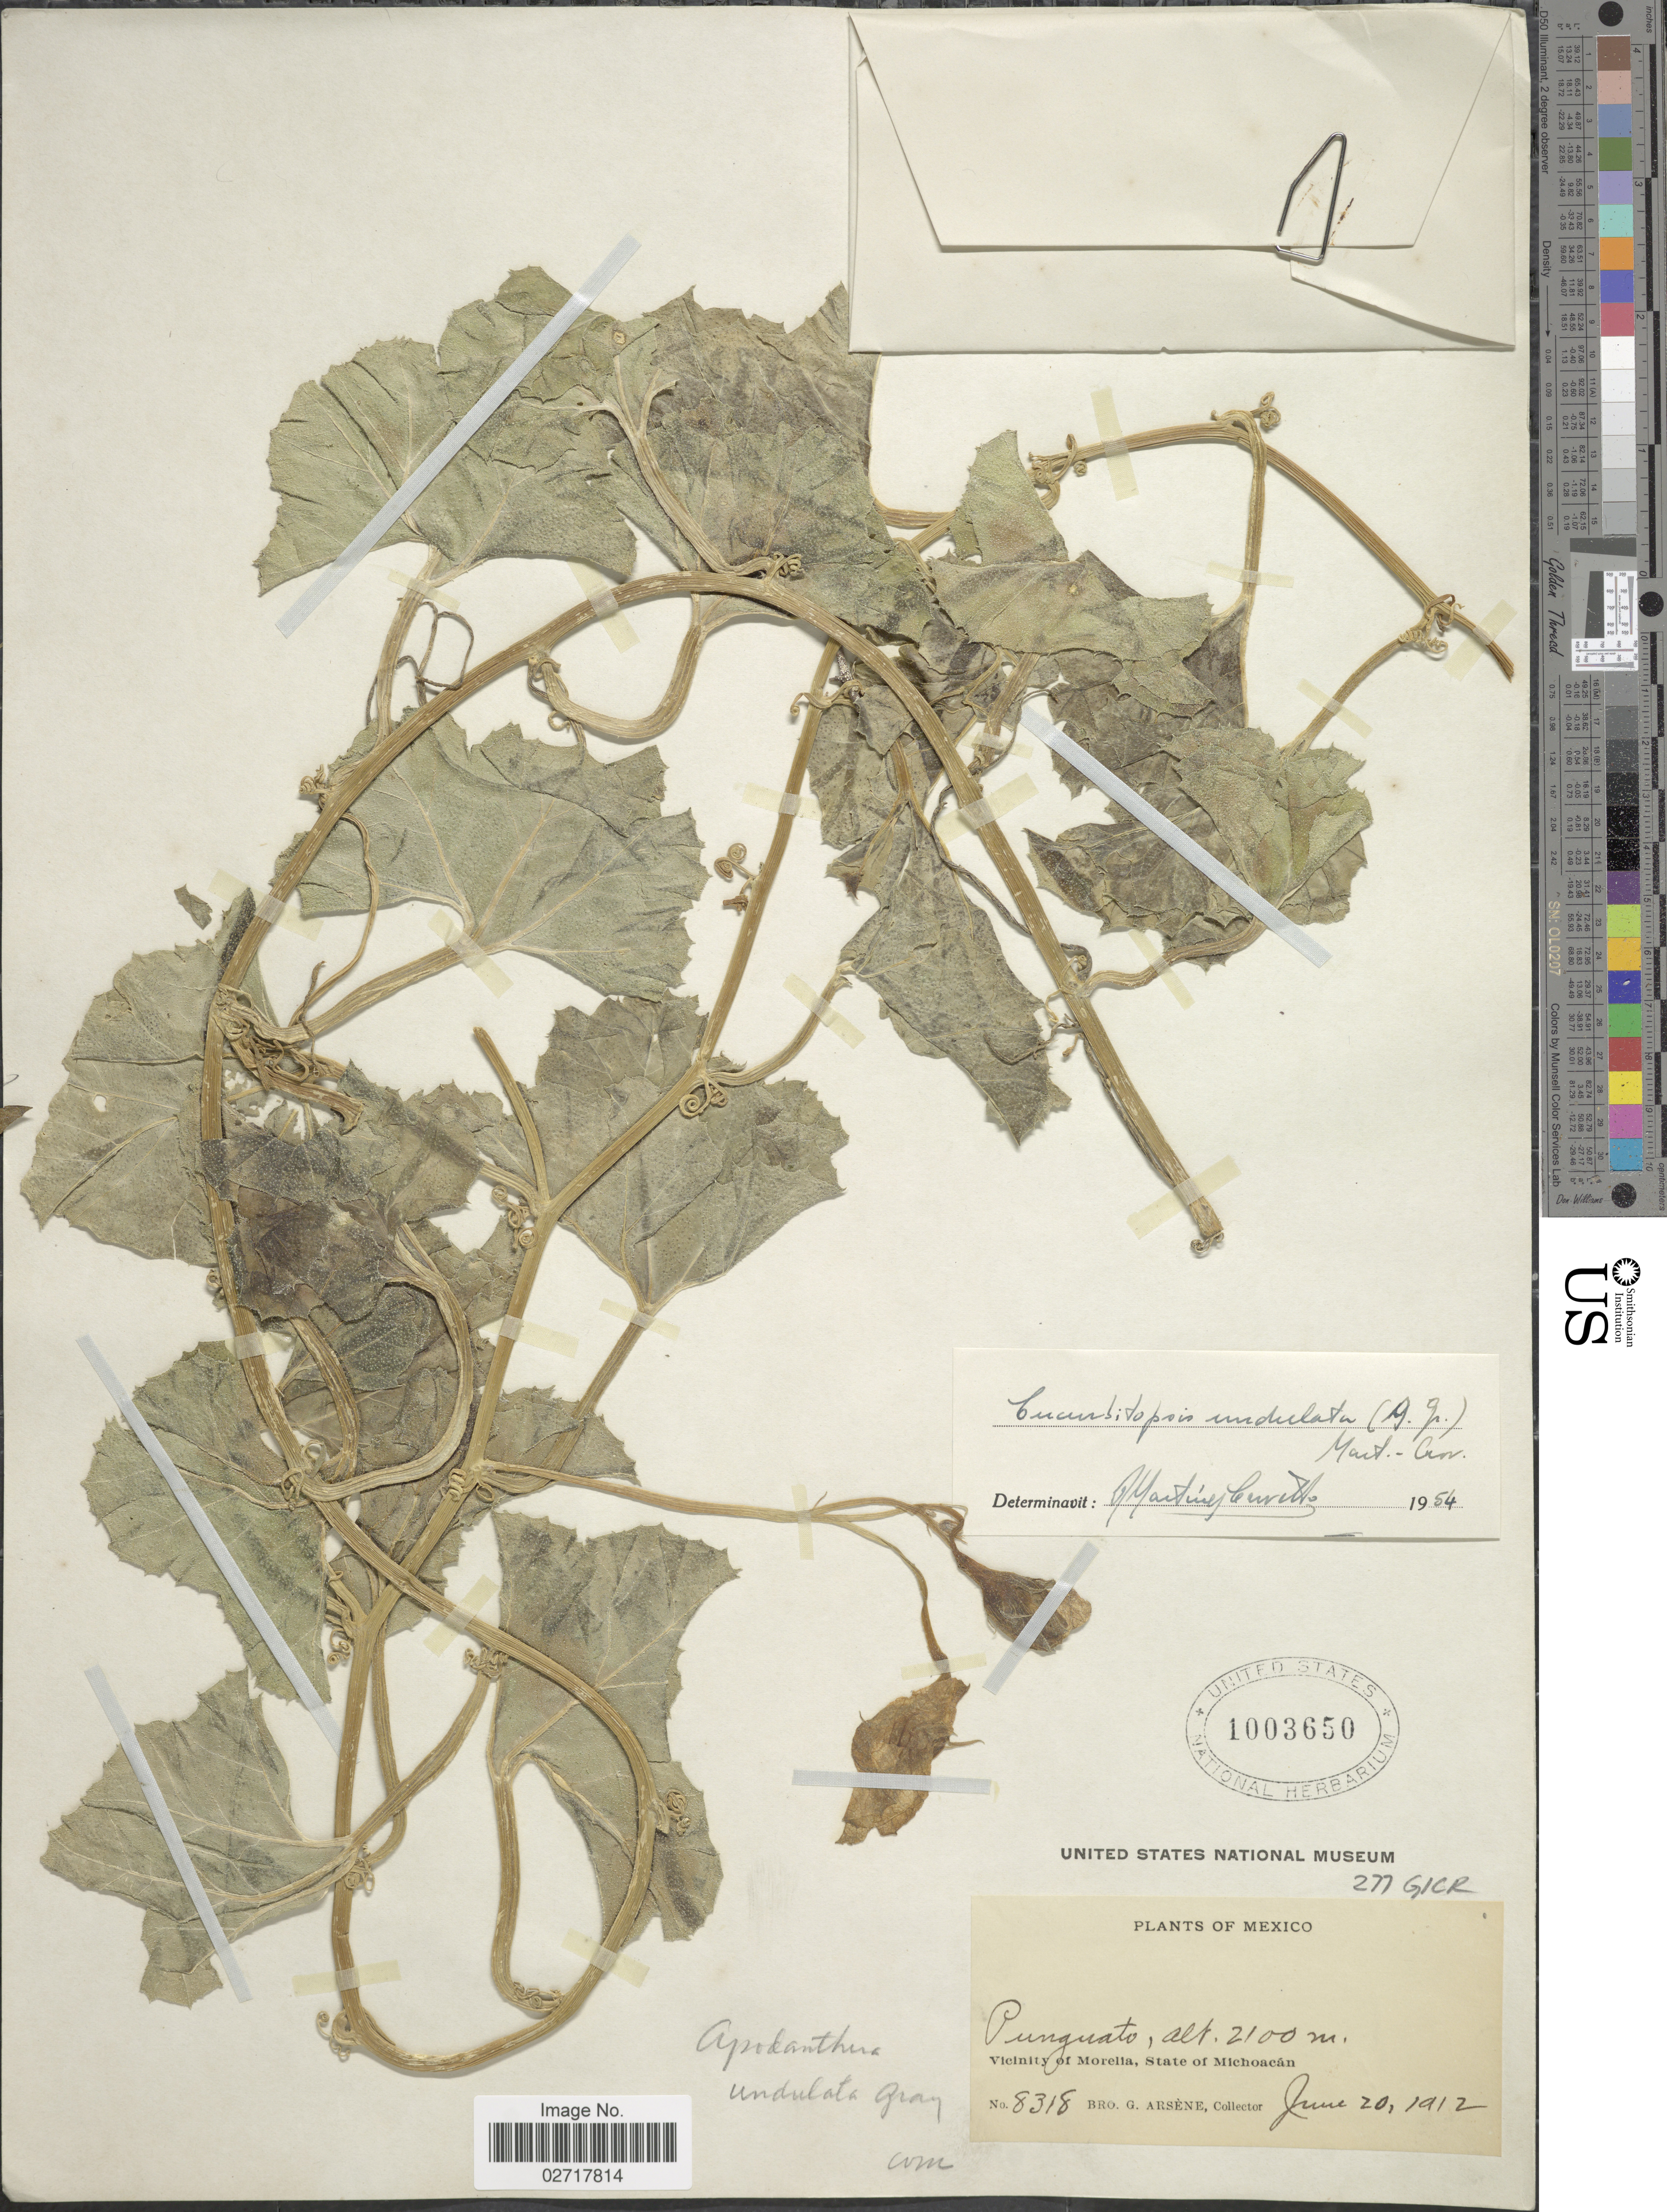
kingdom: Plantae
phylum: Tracheophyta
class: Magnoliopsida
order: Cucurbitales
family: Cucurbitaceae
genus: Apodanthera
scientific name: Apodanthera undulata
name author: A. Gray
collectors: Bro. G. Arsène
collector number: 8318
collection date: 1912-06-20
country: Mexico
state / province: Michoacán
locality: Punguato. Vicinity of Morelia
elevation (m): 2100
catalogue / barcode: US 1003650